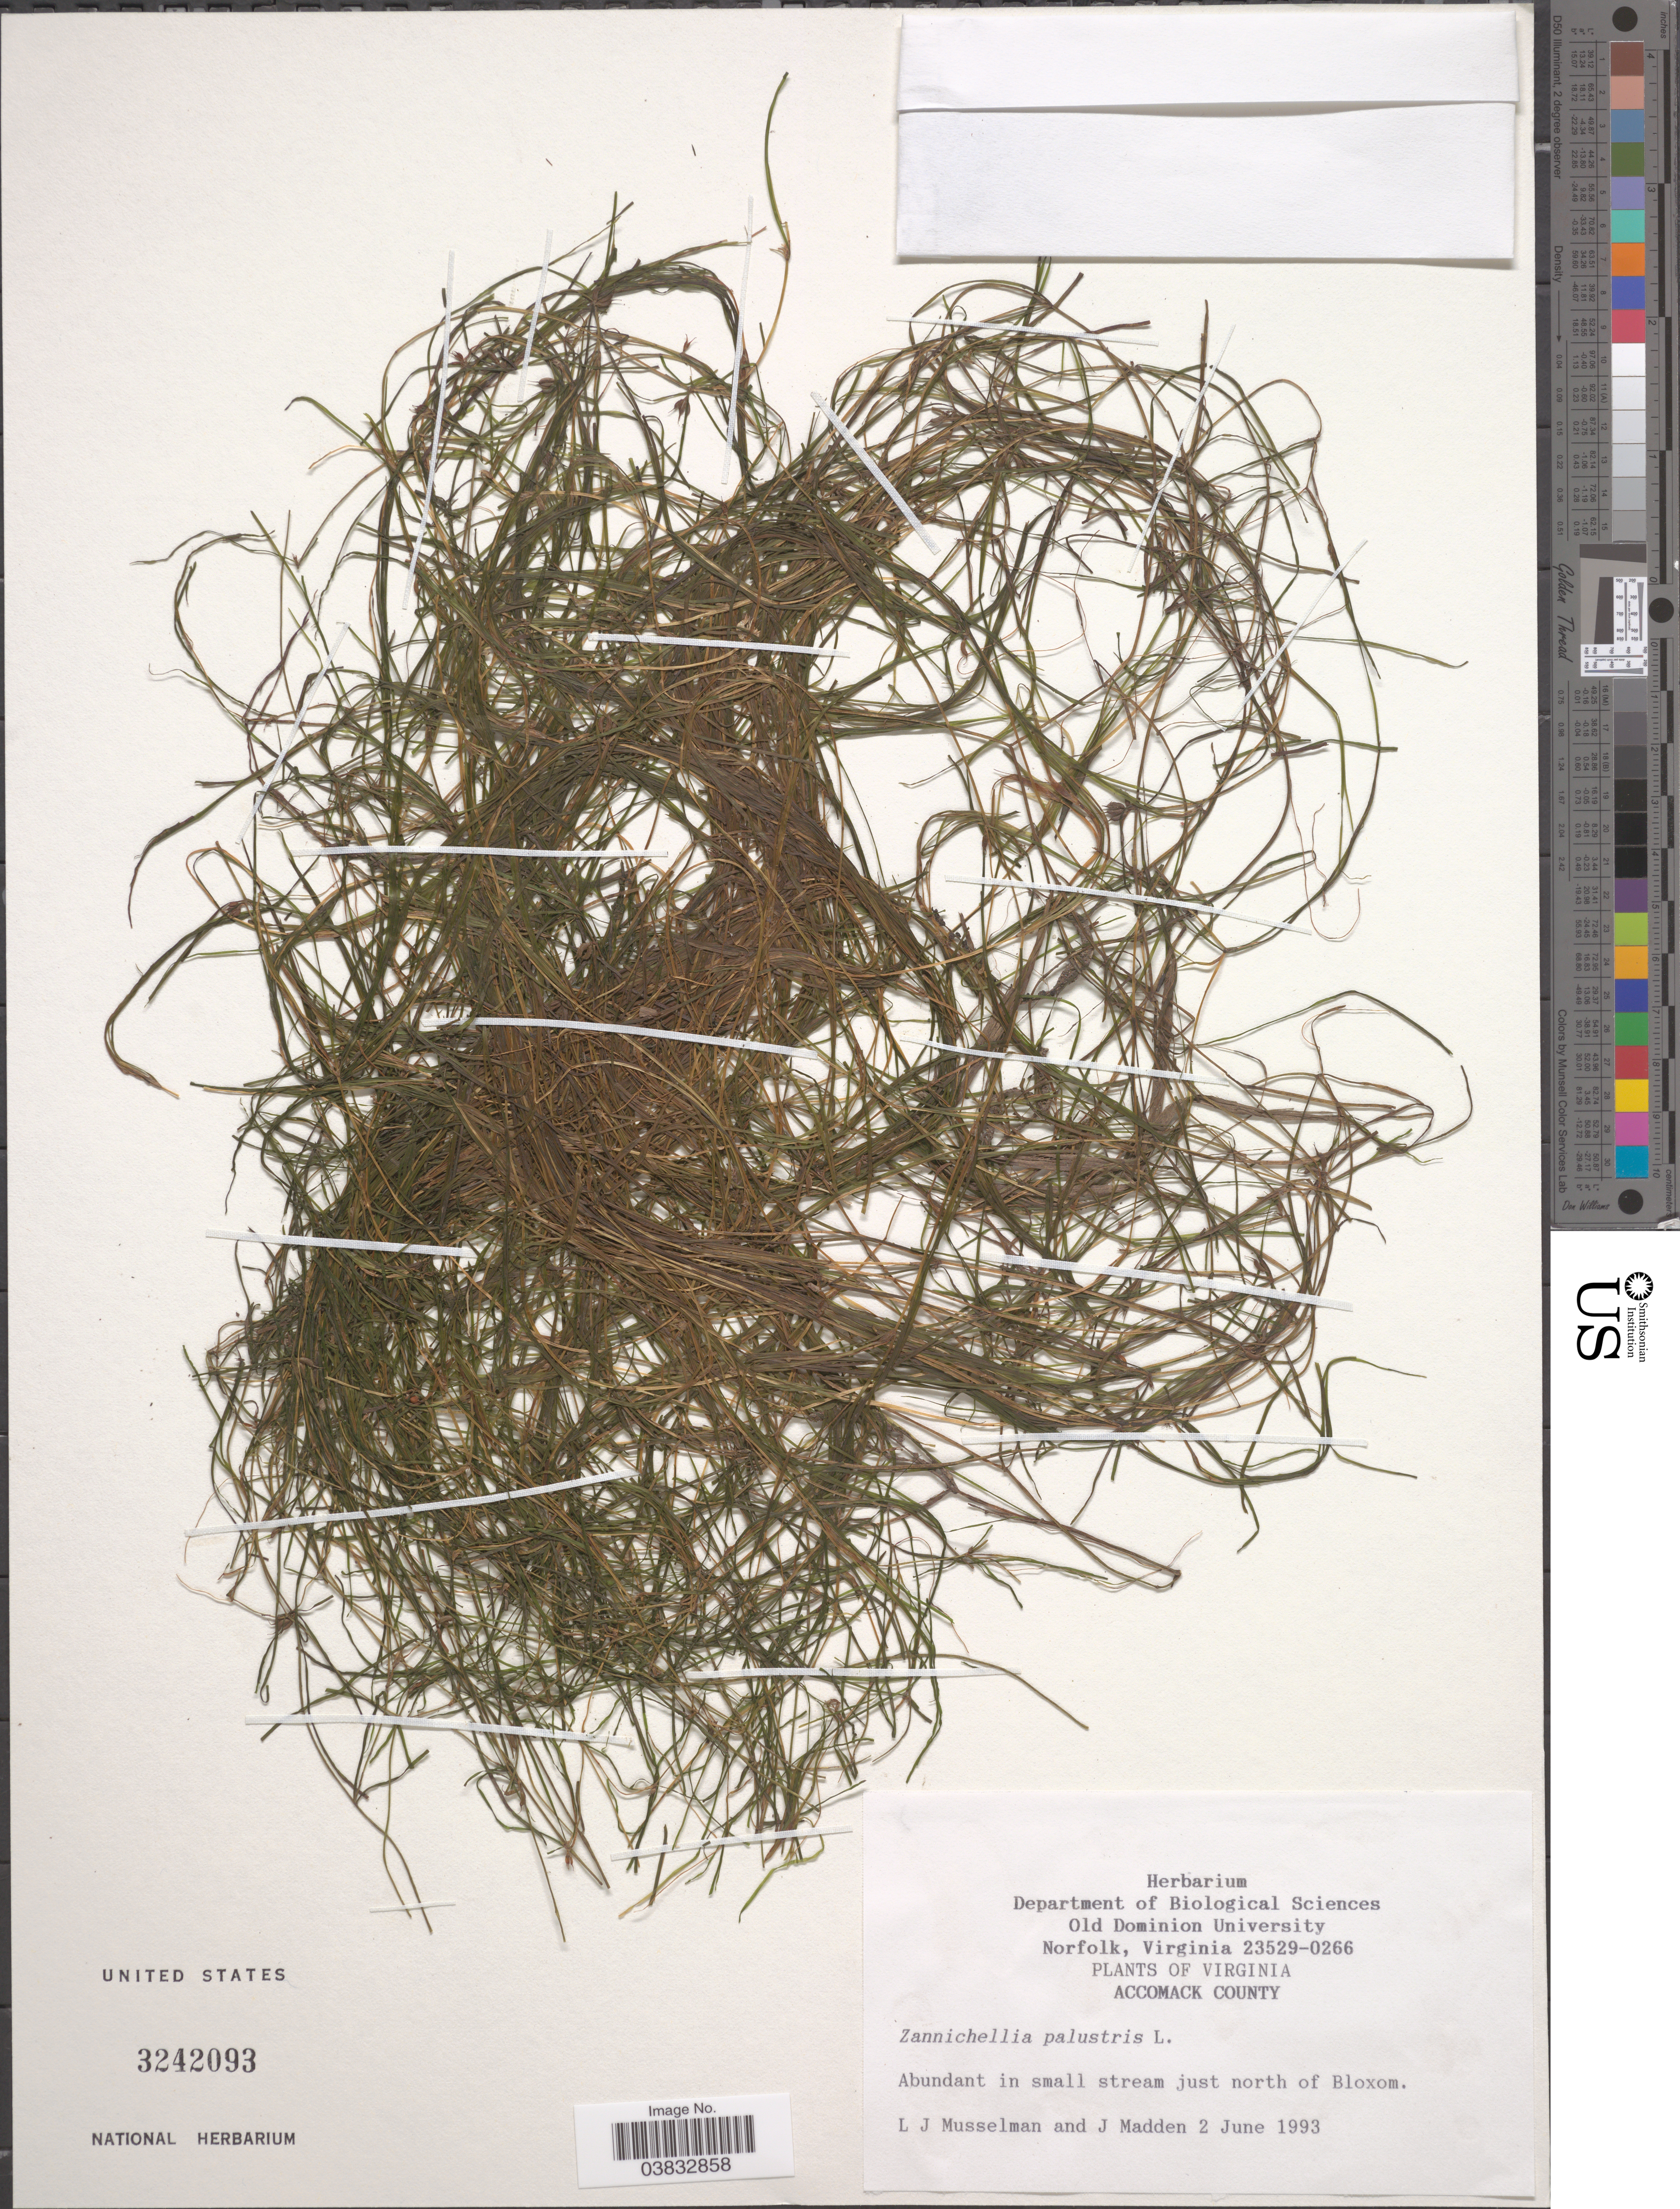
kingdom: Plantae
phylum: Tracheophyta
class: Liliopsida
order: Alismatales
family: Potamogetonaceae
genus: Zannichellia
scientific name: Zannichellia palustris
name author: L.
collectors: L. J. Musselman & J. Madden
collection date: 1993-06-02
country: United States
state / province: Virginia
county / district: Accomack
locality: Abundant in small stream just north of Bloxom.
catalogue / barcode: US 3242093